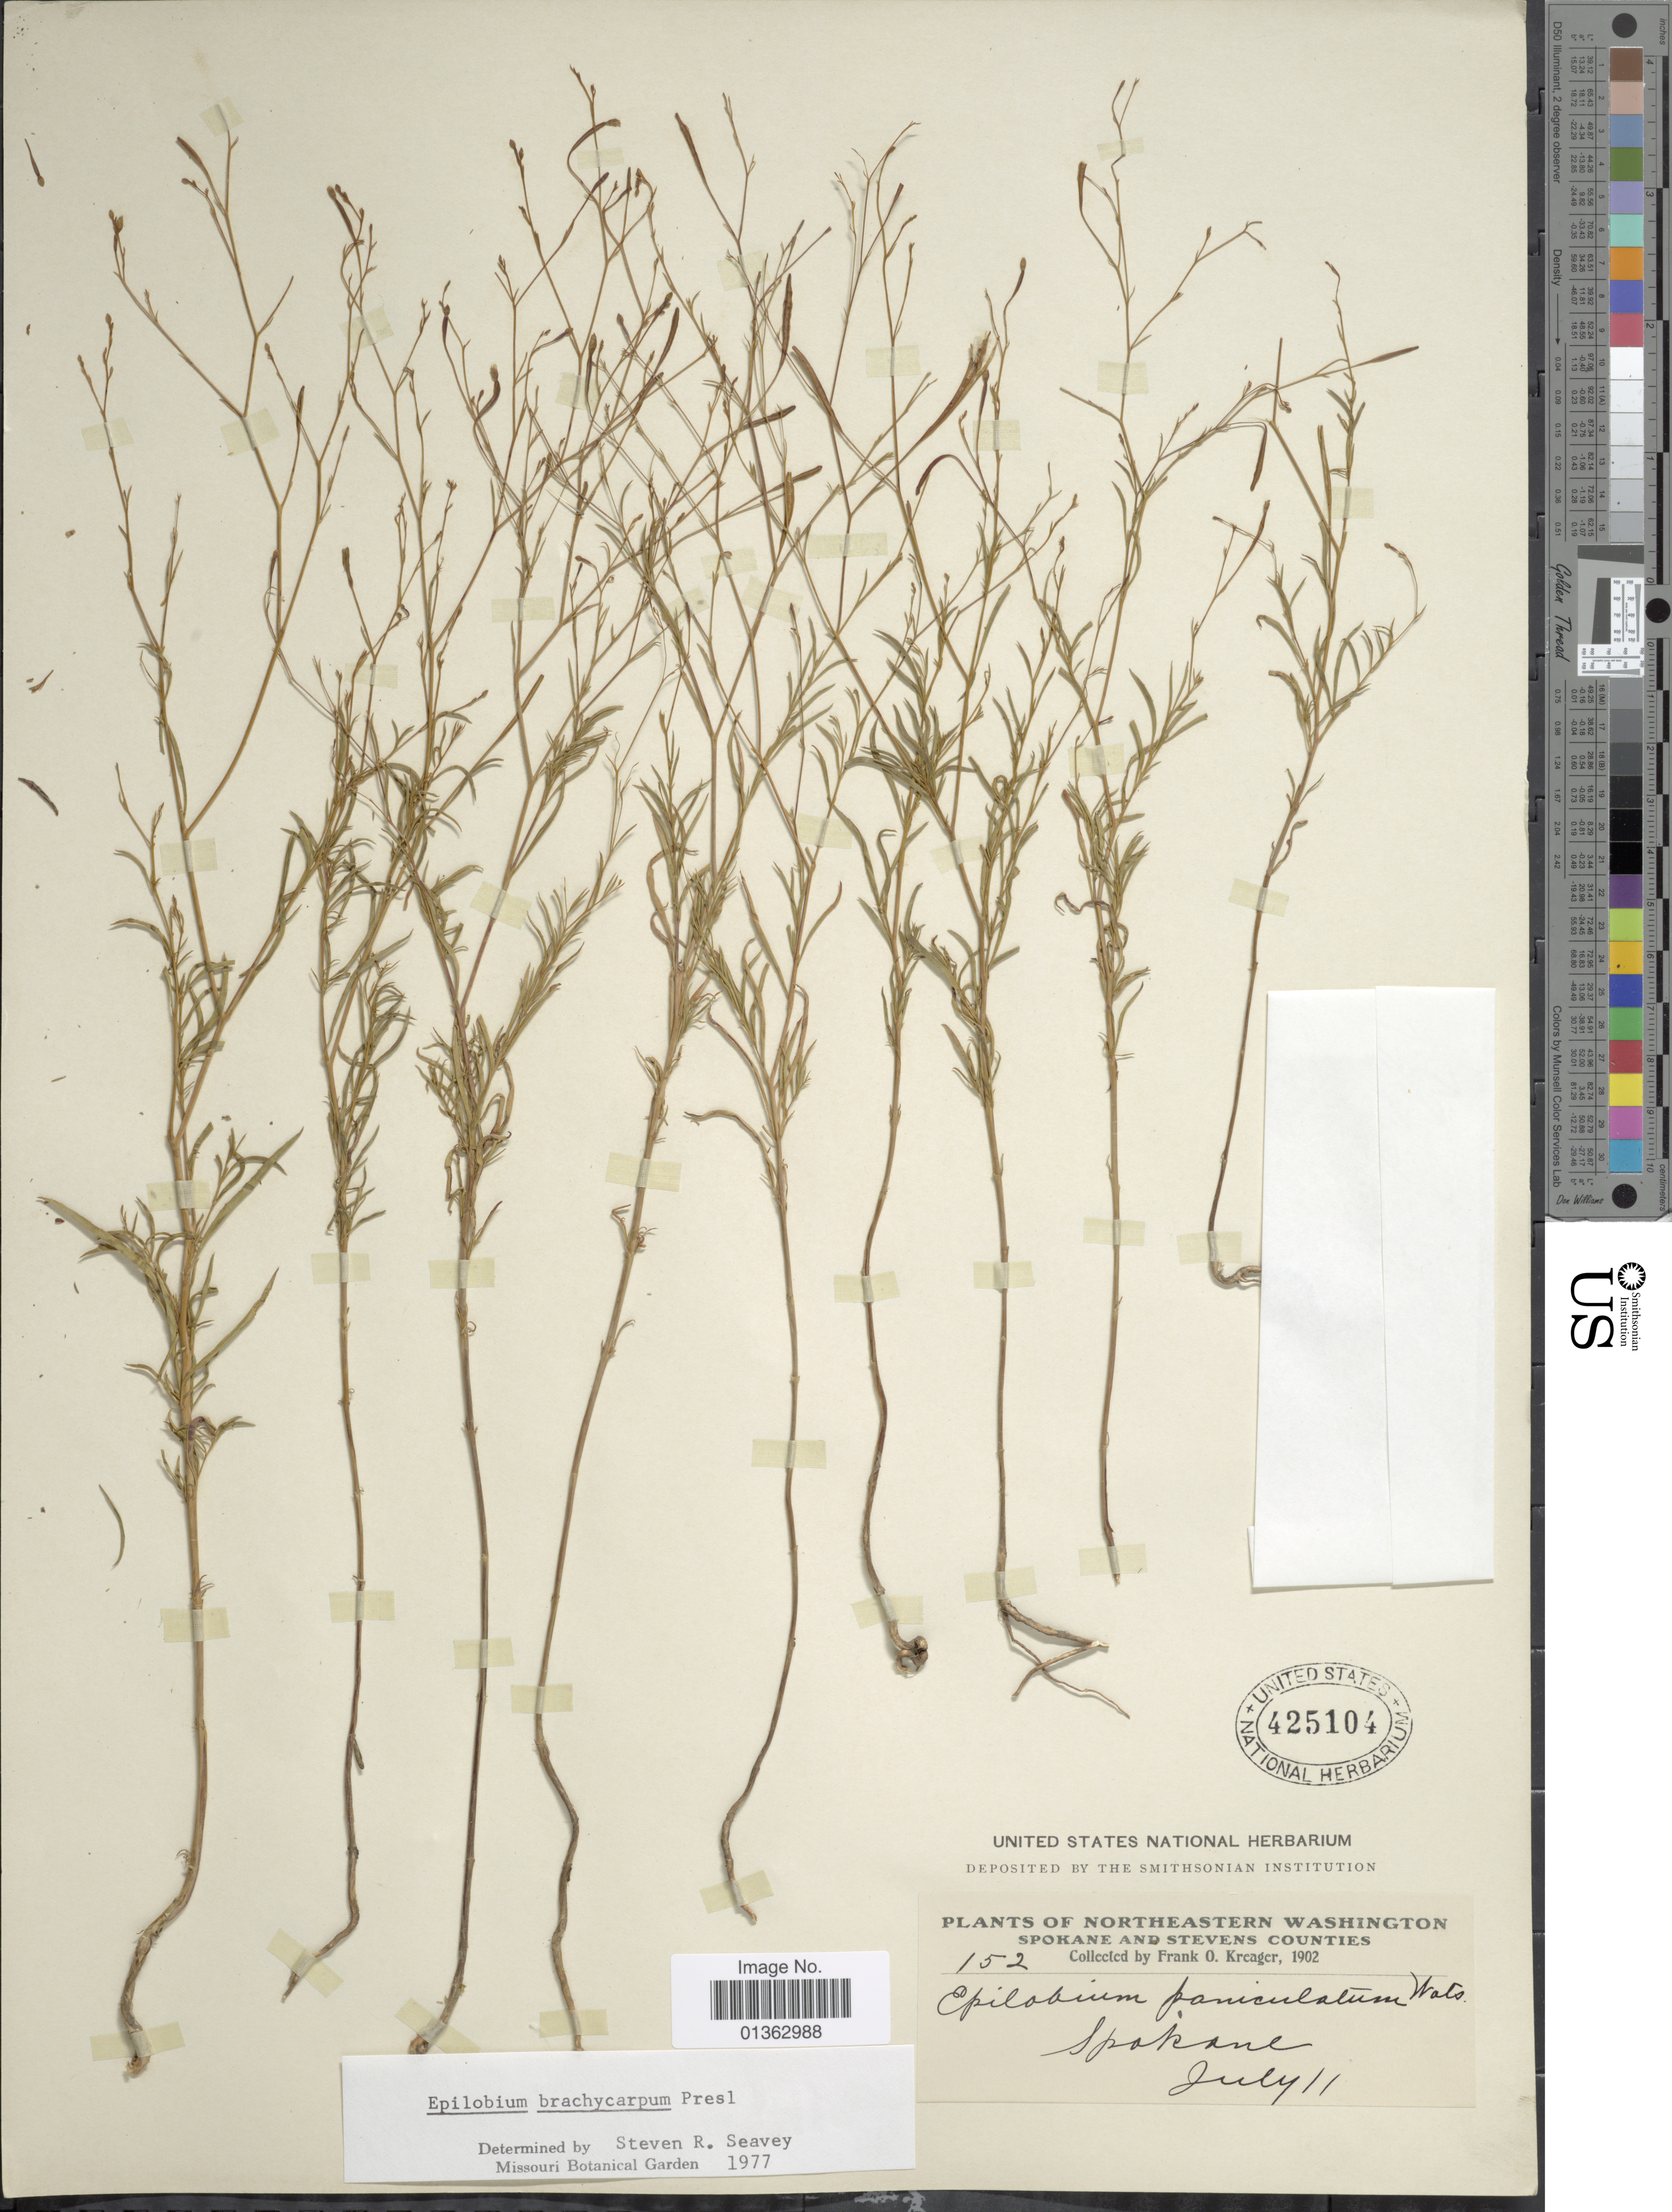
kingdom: Plantae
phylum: Tracheophyta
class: Magnoliopsida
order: Myrtales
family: Onagraceae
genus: Epilobium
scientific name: Epilobium brachycarpum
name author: C. Presl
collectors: F. Kreager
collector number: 152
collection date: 1902-07-11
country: United States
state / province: Washington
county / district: Spokane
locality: Northeastern Washington. Spokane annd Stevens Counties.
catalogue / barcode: US 425104